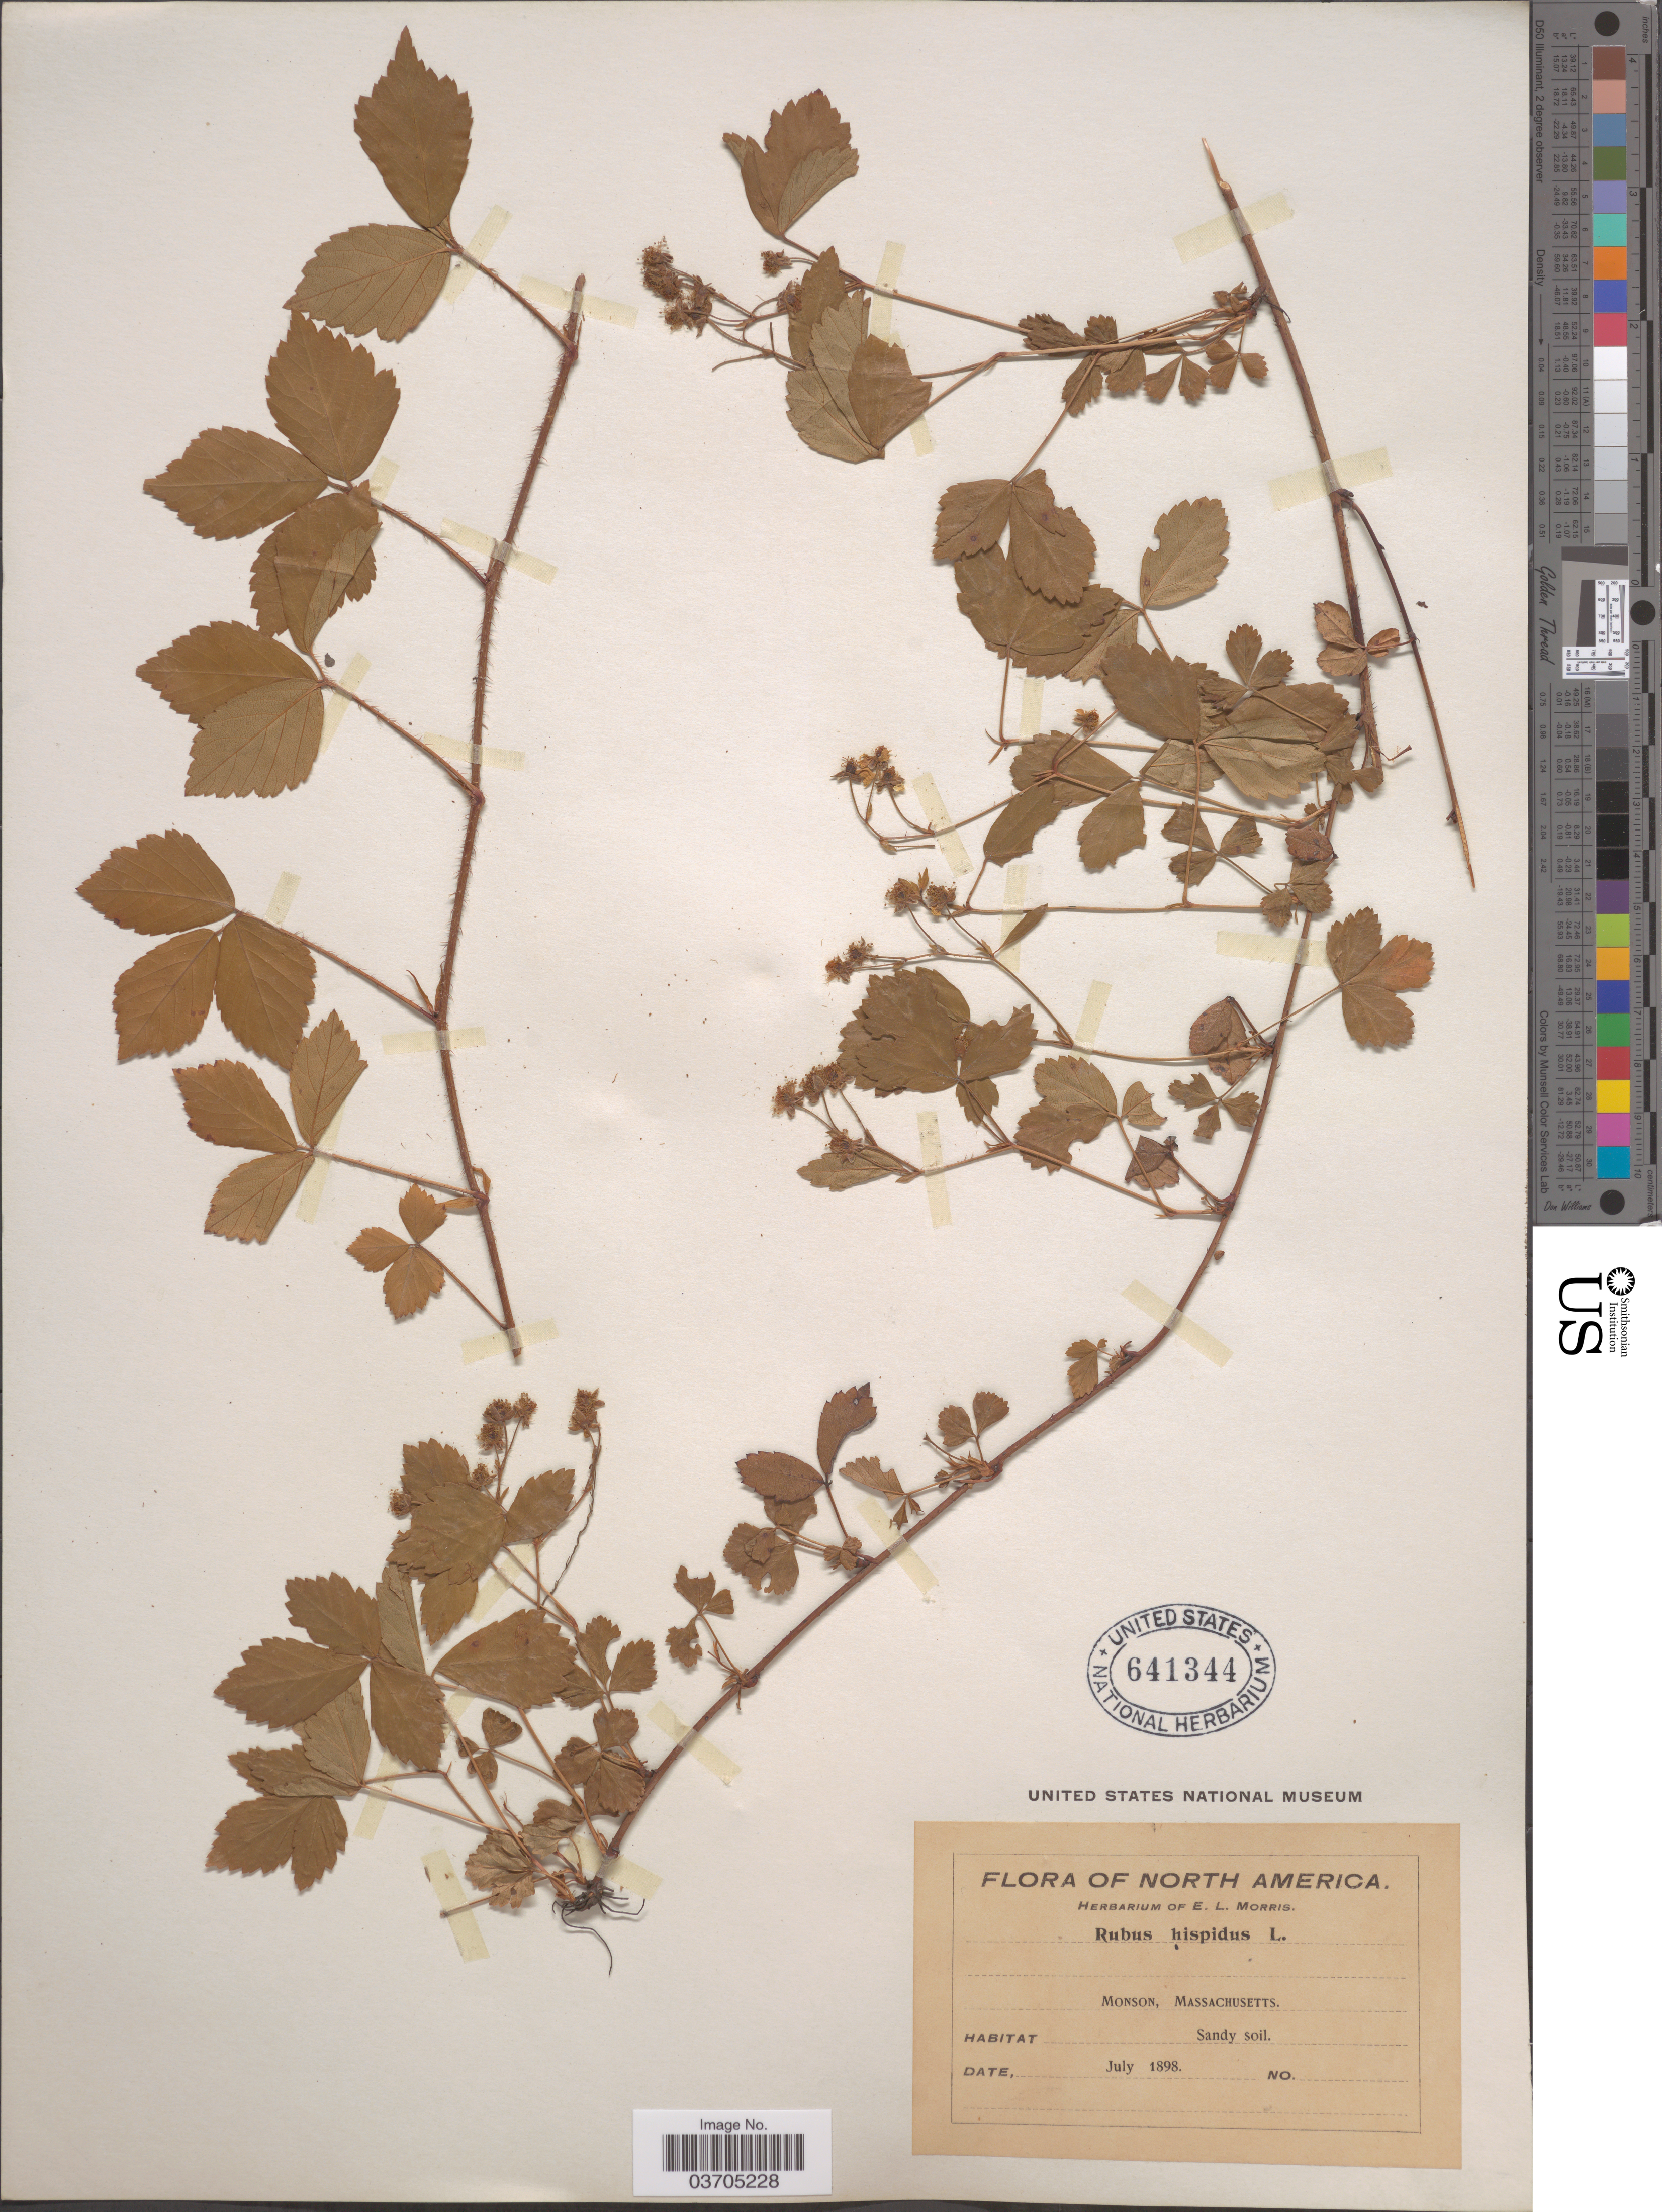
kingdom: Plantae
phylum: Tracheophyta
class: Magnoliopsida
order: Rosales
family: Rosaceae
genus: Rubus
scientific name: Rubus hispidus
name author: L.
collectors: ex herb. E.L. Morris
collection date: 1898-07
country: United States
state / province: Massachusetts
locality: Monson.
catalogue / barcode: US 641344